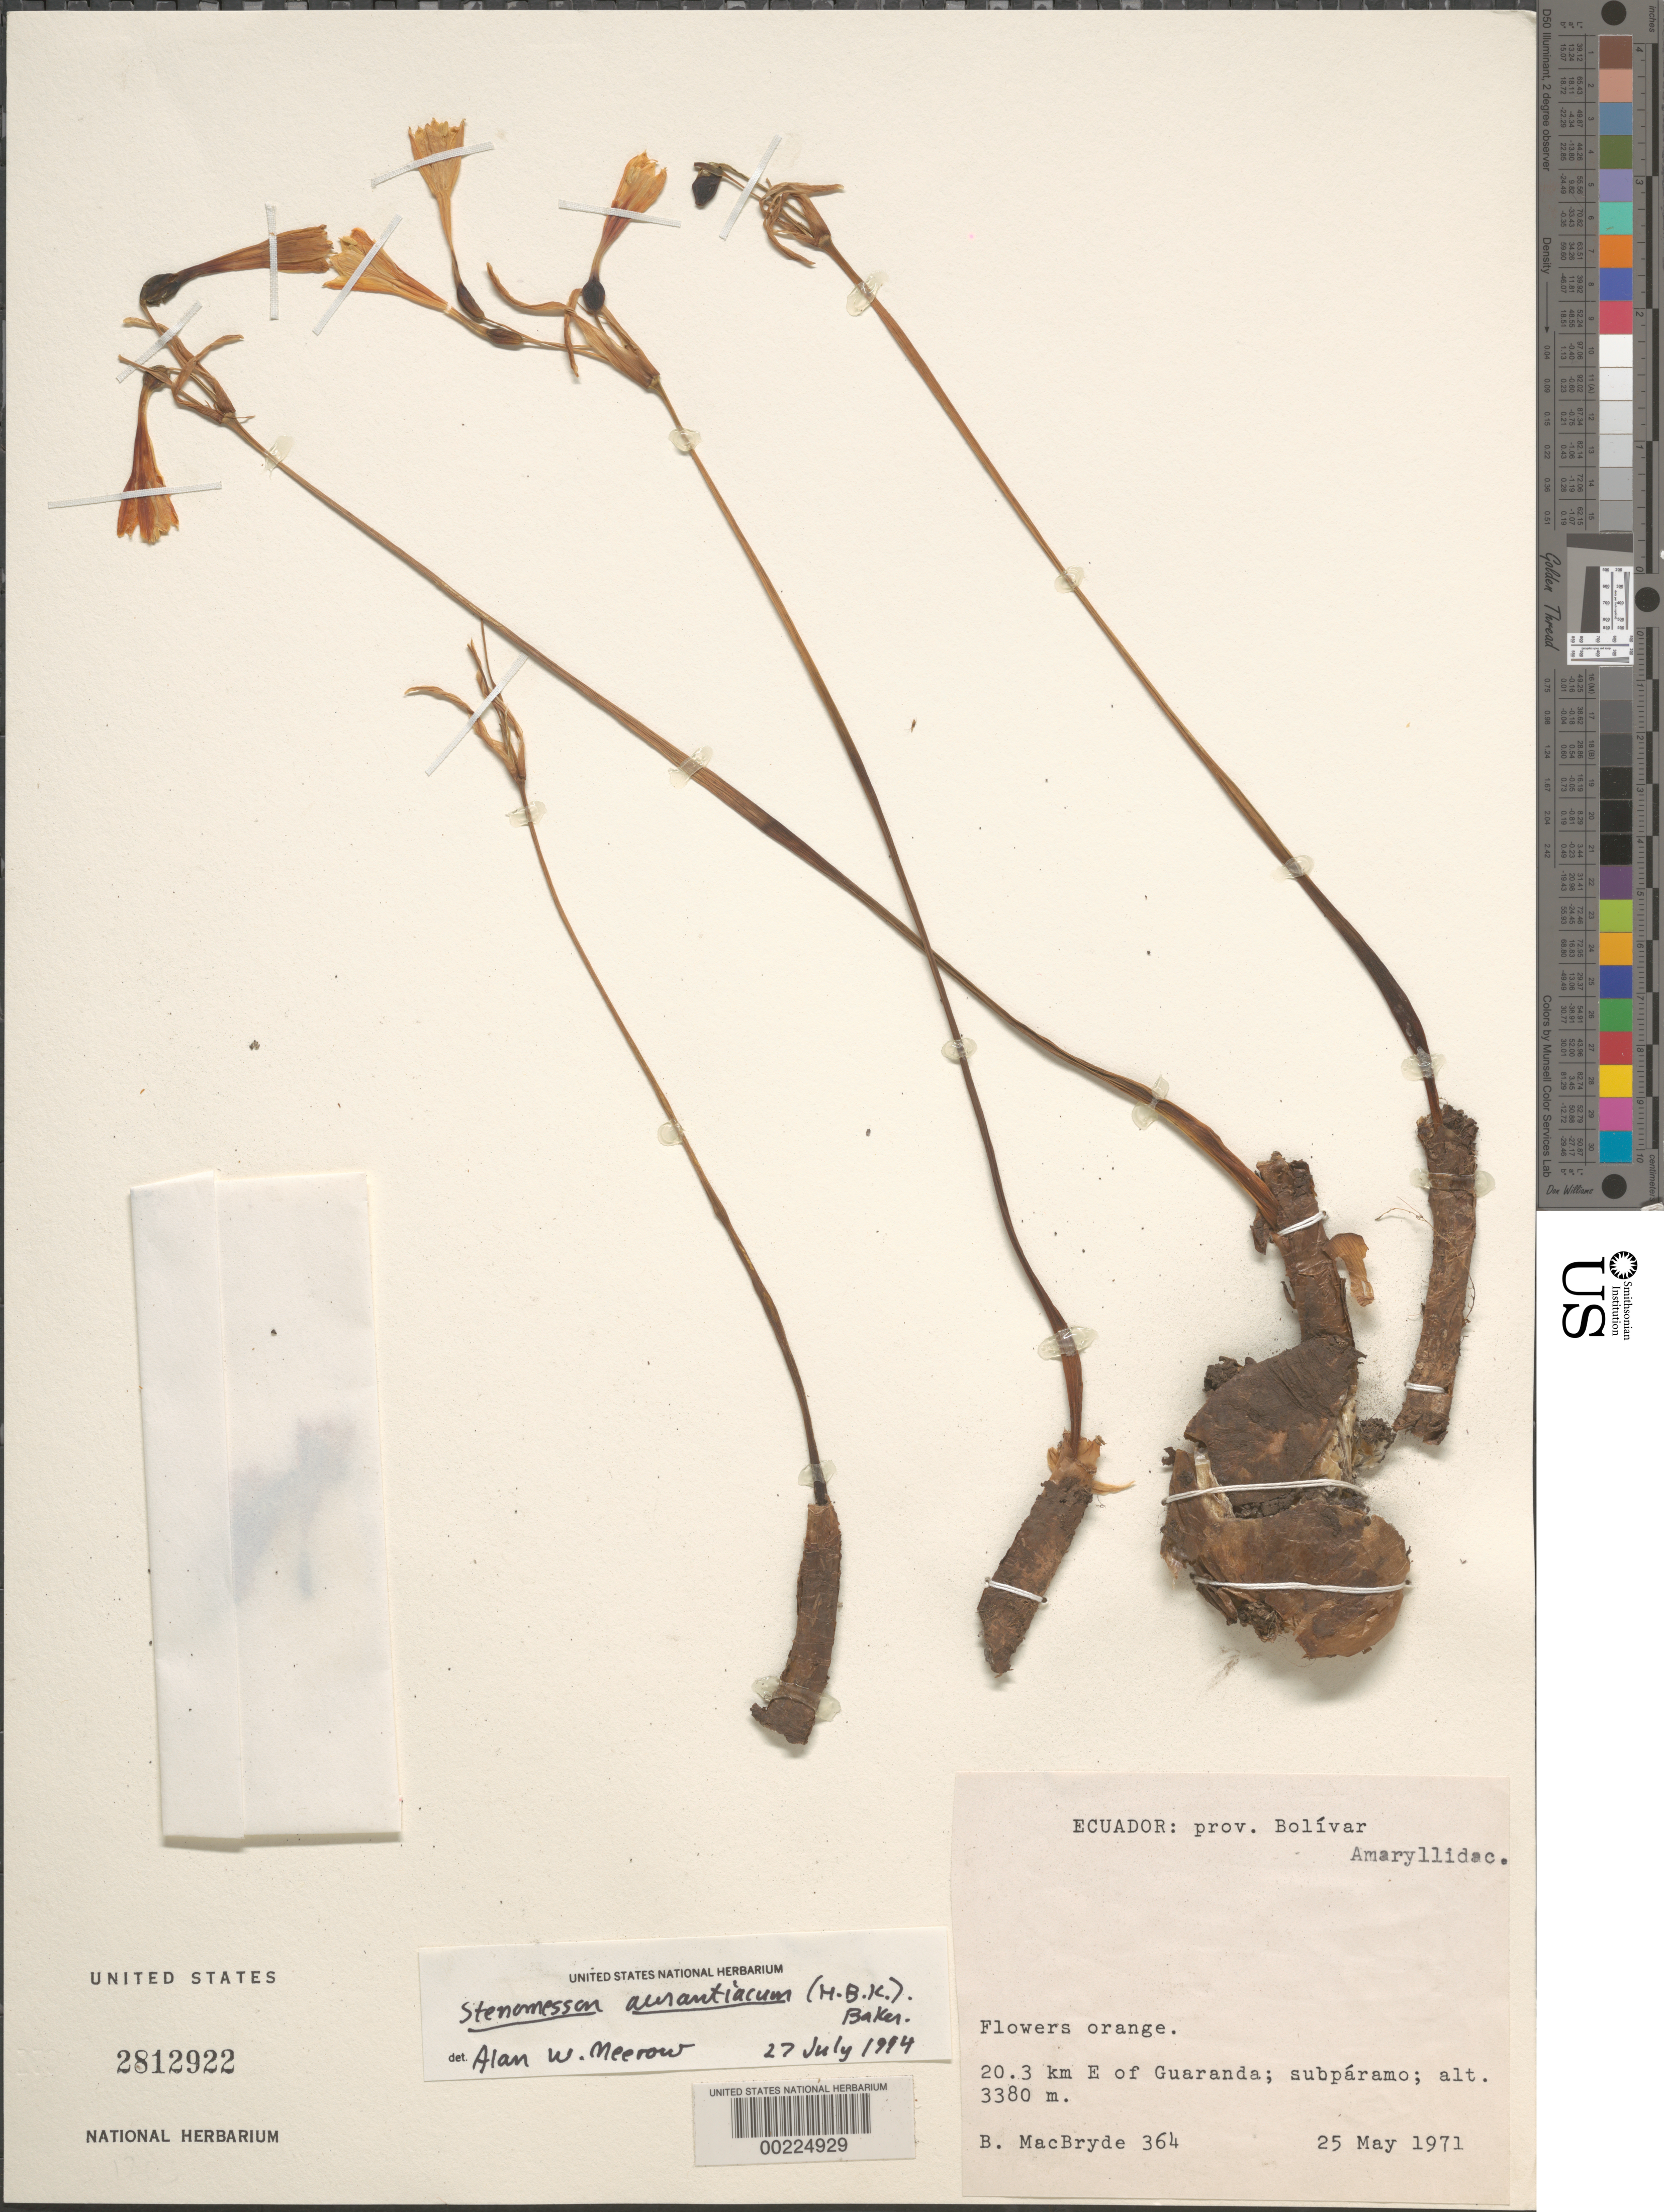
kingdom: Plantae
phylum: Tracheophyta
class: Liliopsida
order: Asparagales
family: Amaryllidaceae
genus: Stenomesson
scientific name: Stenomesson aurantiacum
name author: (Kunth) Herb.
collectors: B. MacBryde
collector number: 364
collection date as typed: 25 May 1971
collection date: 1971-05-25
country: Ecuador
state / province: Bolívar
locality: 20.3 km E of Guaranda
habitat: Subparamo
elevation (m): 3380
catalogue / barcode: US 2812922